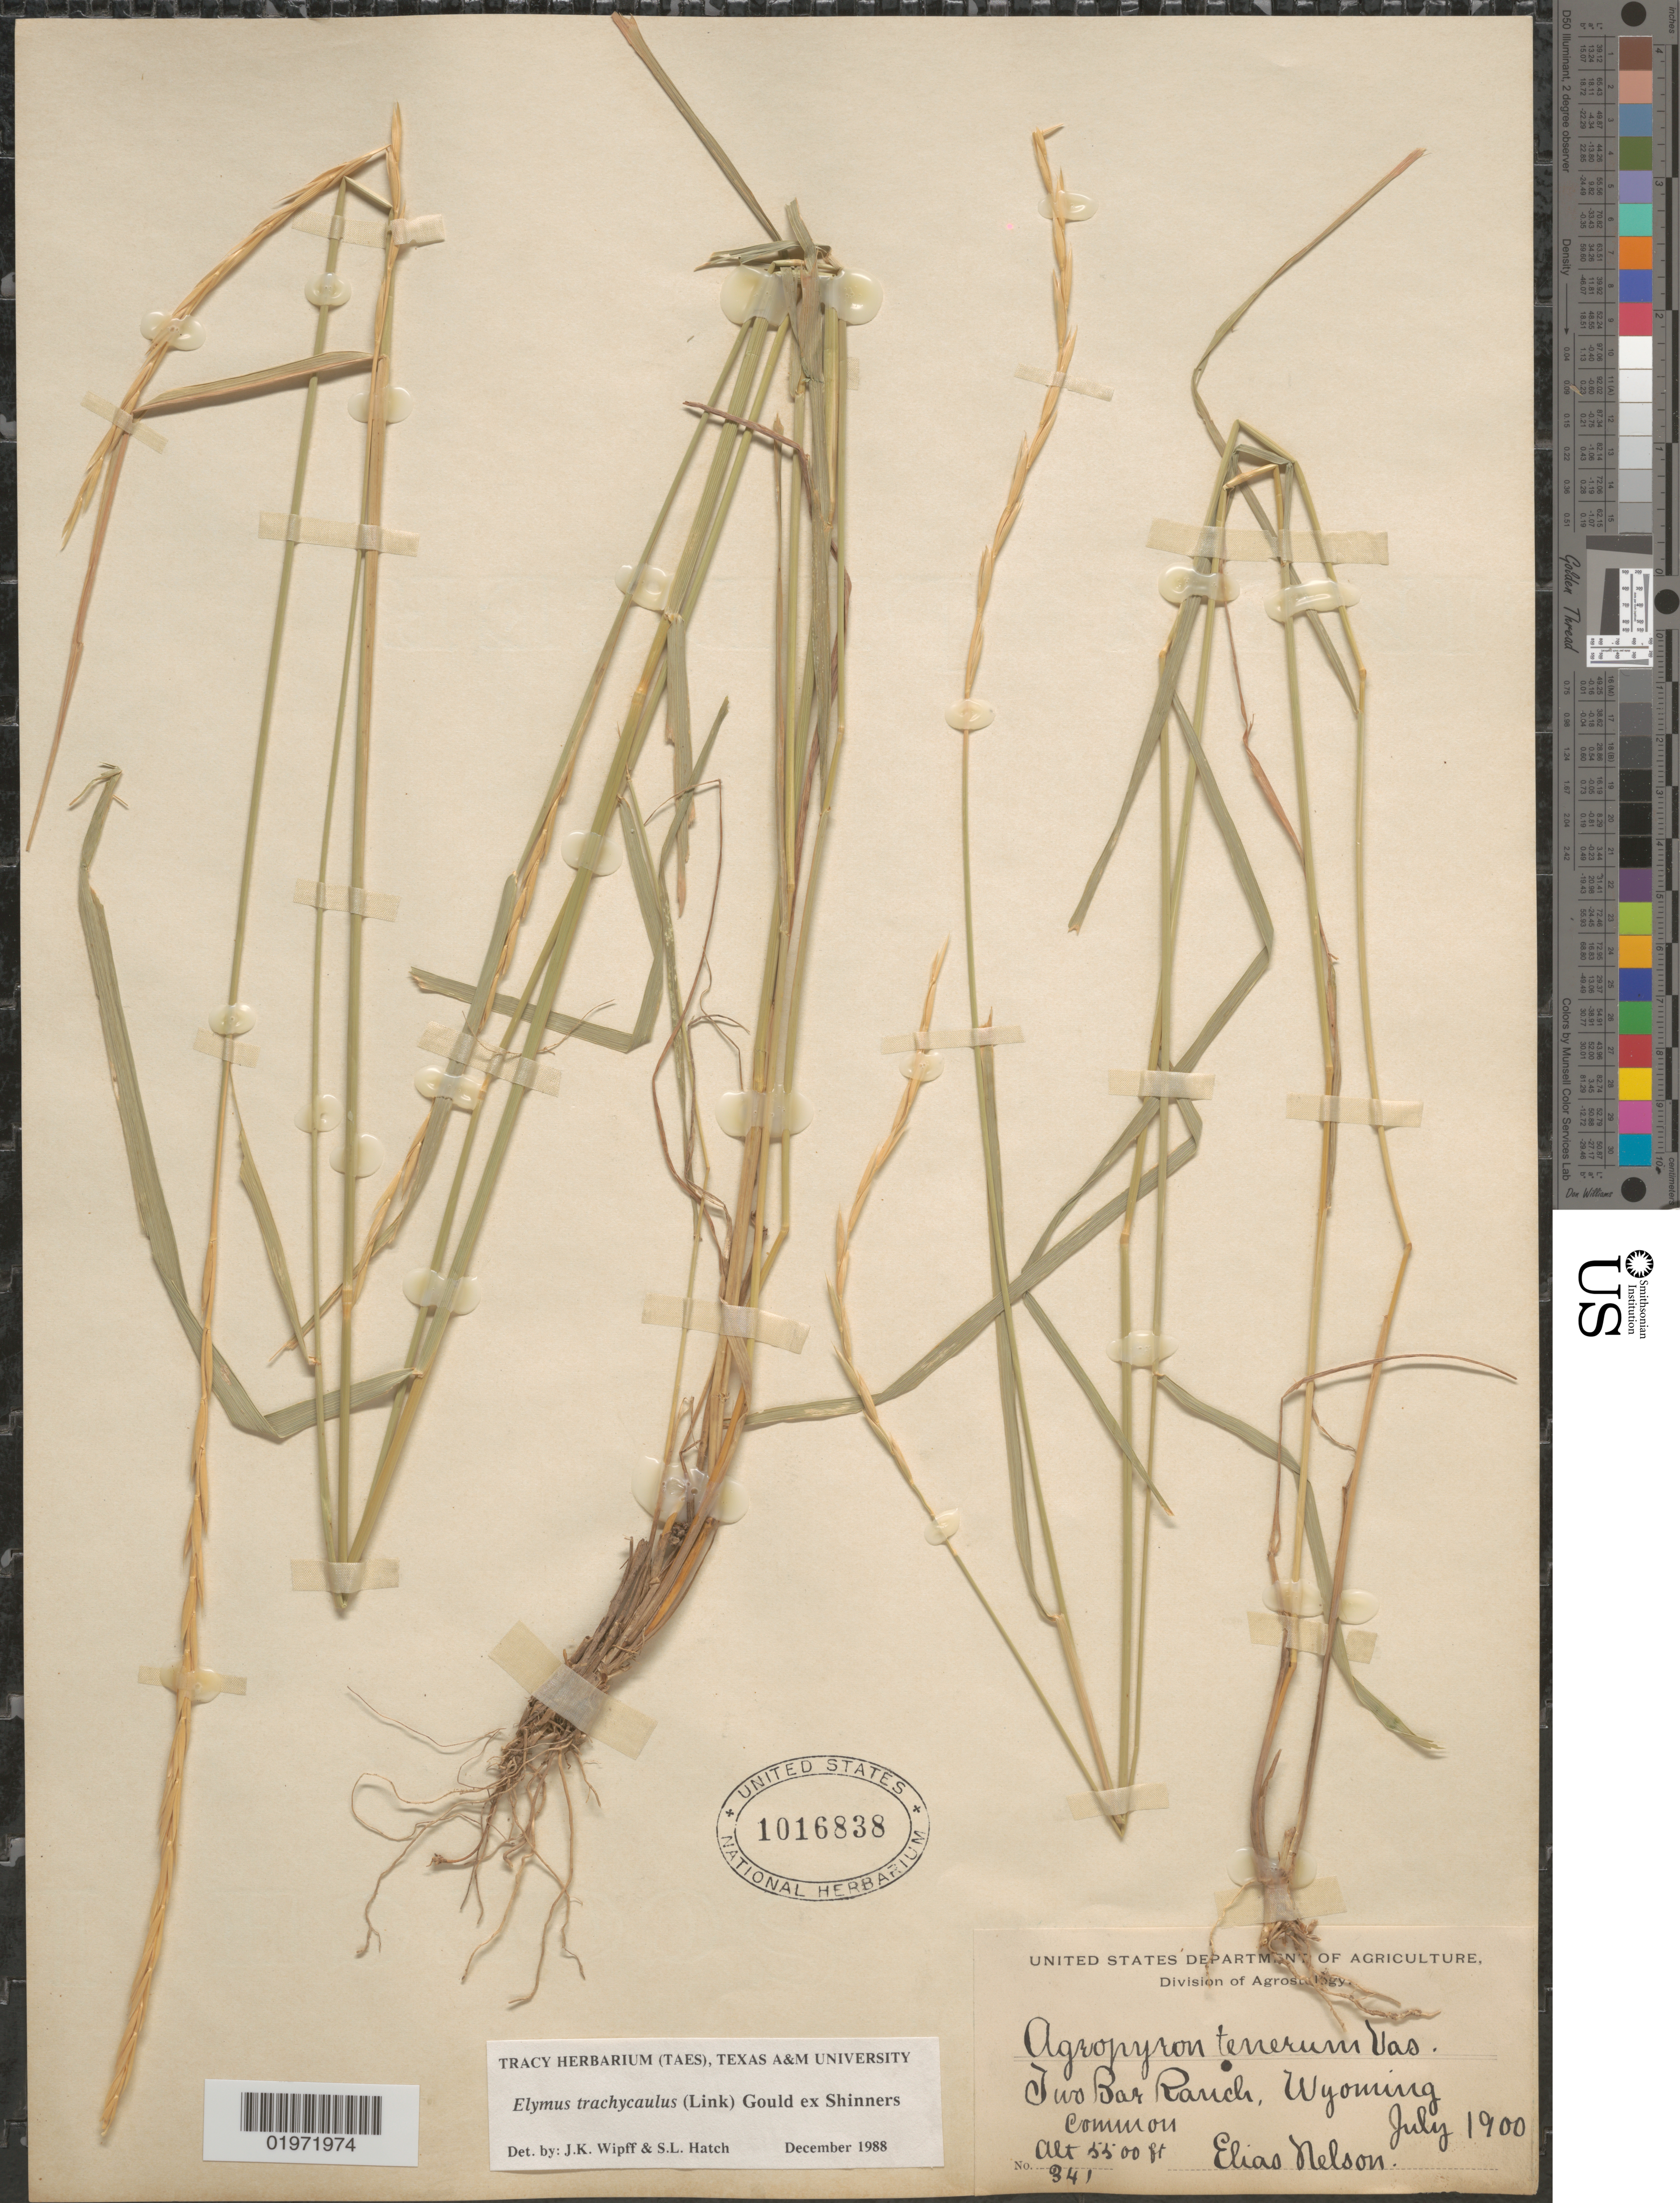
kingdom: Plantae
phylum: Tracheophyta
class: Liliopsida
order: Poales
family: Poaceae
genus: Elymus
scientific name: Elymus trachycaulus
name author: (Link) Gould ex Shinners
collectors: E. Nelson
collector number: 341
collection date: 1900-07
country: United States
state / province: Wyoming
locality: Two Bar Ranch.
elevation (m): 1676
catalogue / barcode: US 1016838